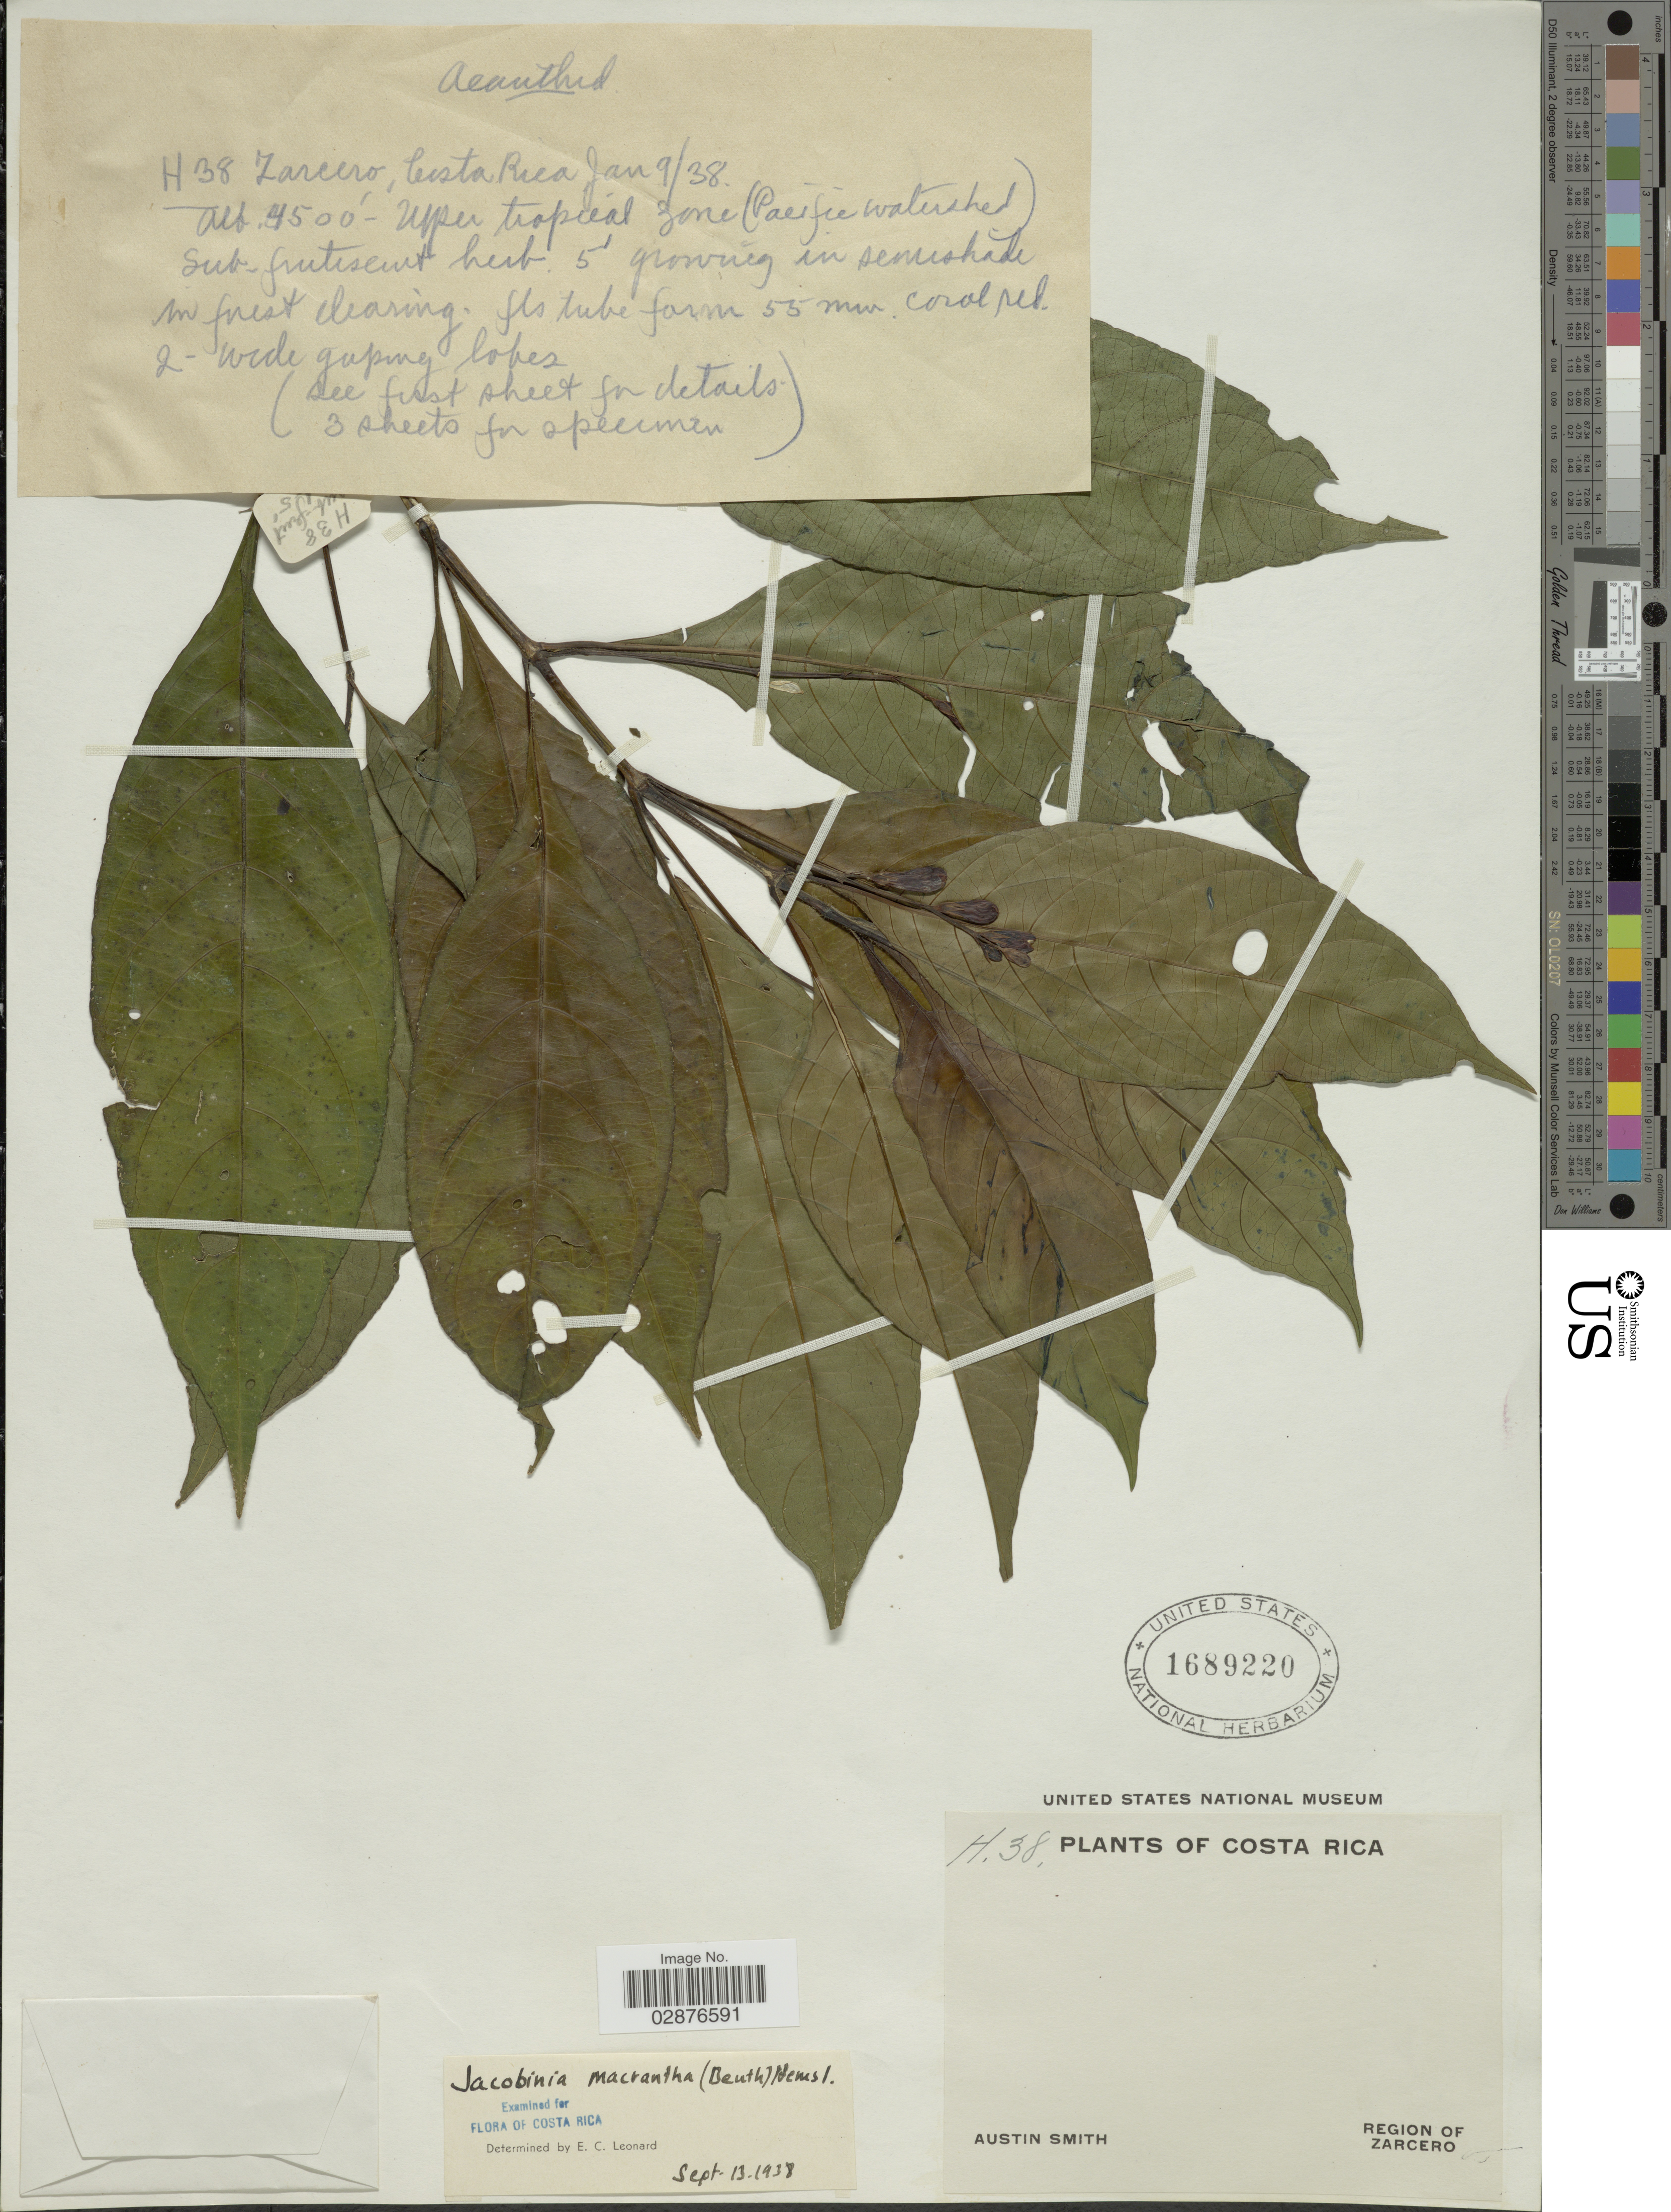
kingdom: Plantae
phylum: Tracheophyta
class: Magnoliopsida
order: Lamiales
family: Acanthaceae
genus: Justicia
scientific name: Justicia macrantha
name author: Benth.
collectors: Aust P. Smith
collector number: H38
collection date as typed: Transcribed d/m/y: 9/1/38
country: Costa Rica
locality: Region of Zarcero.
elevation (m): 1372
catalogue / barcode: US 1689220